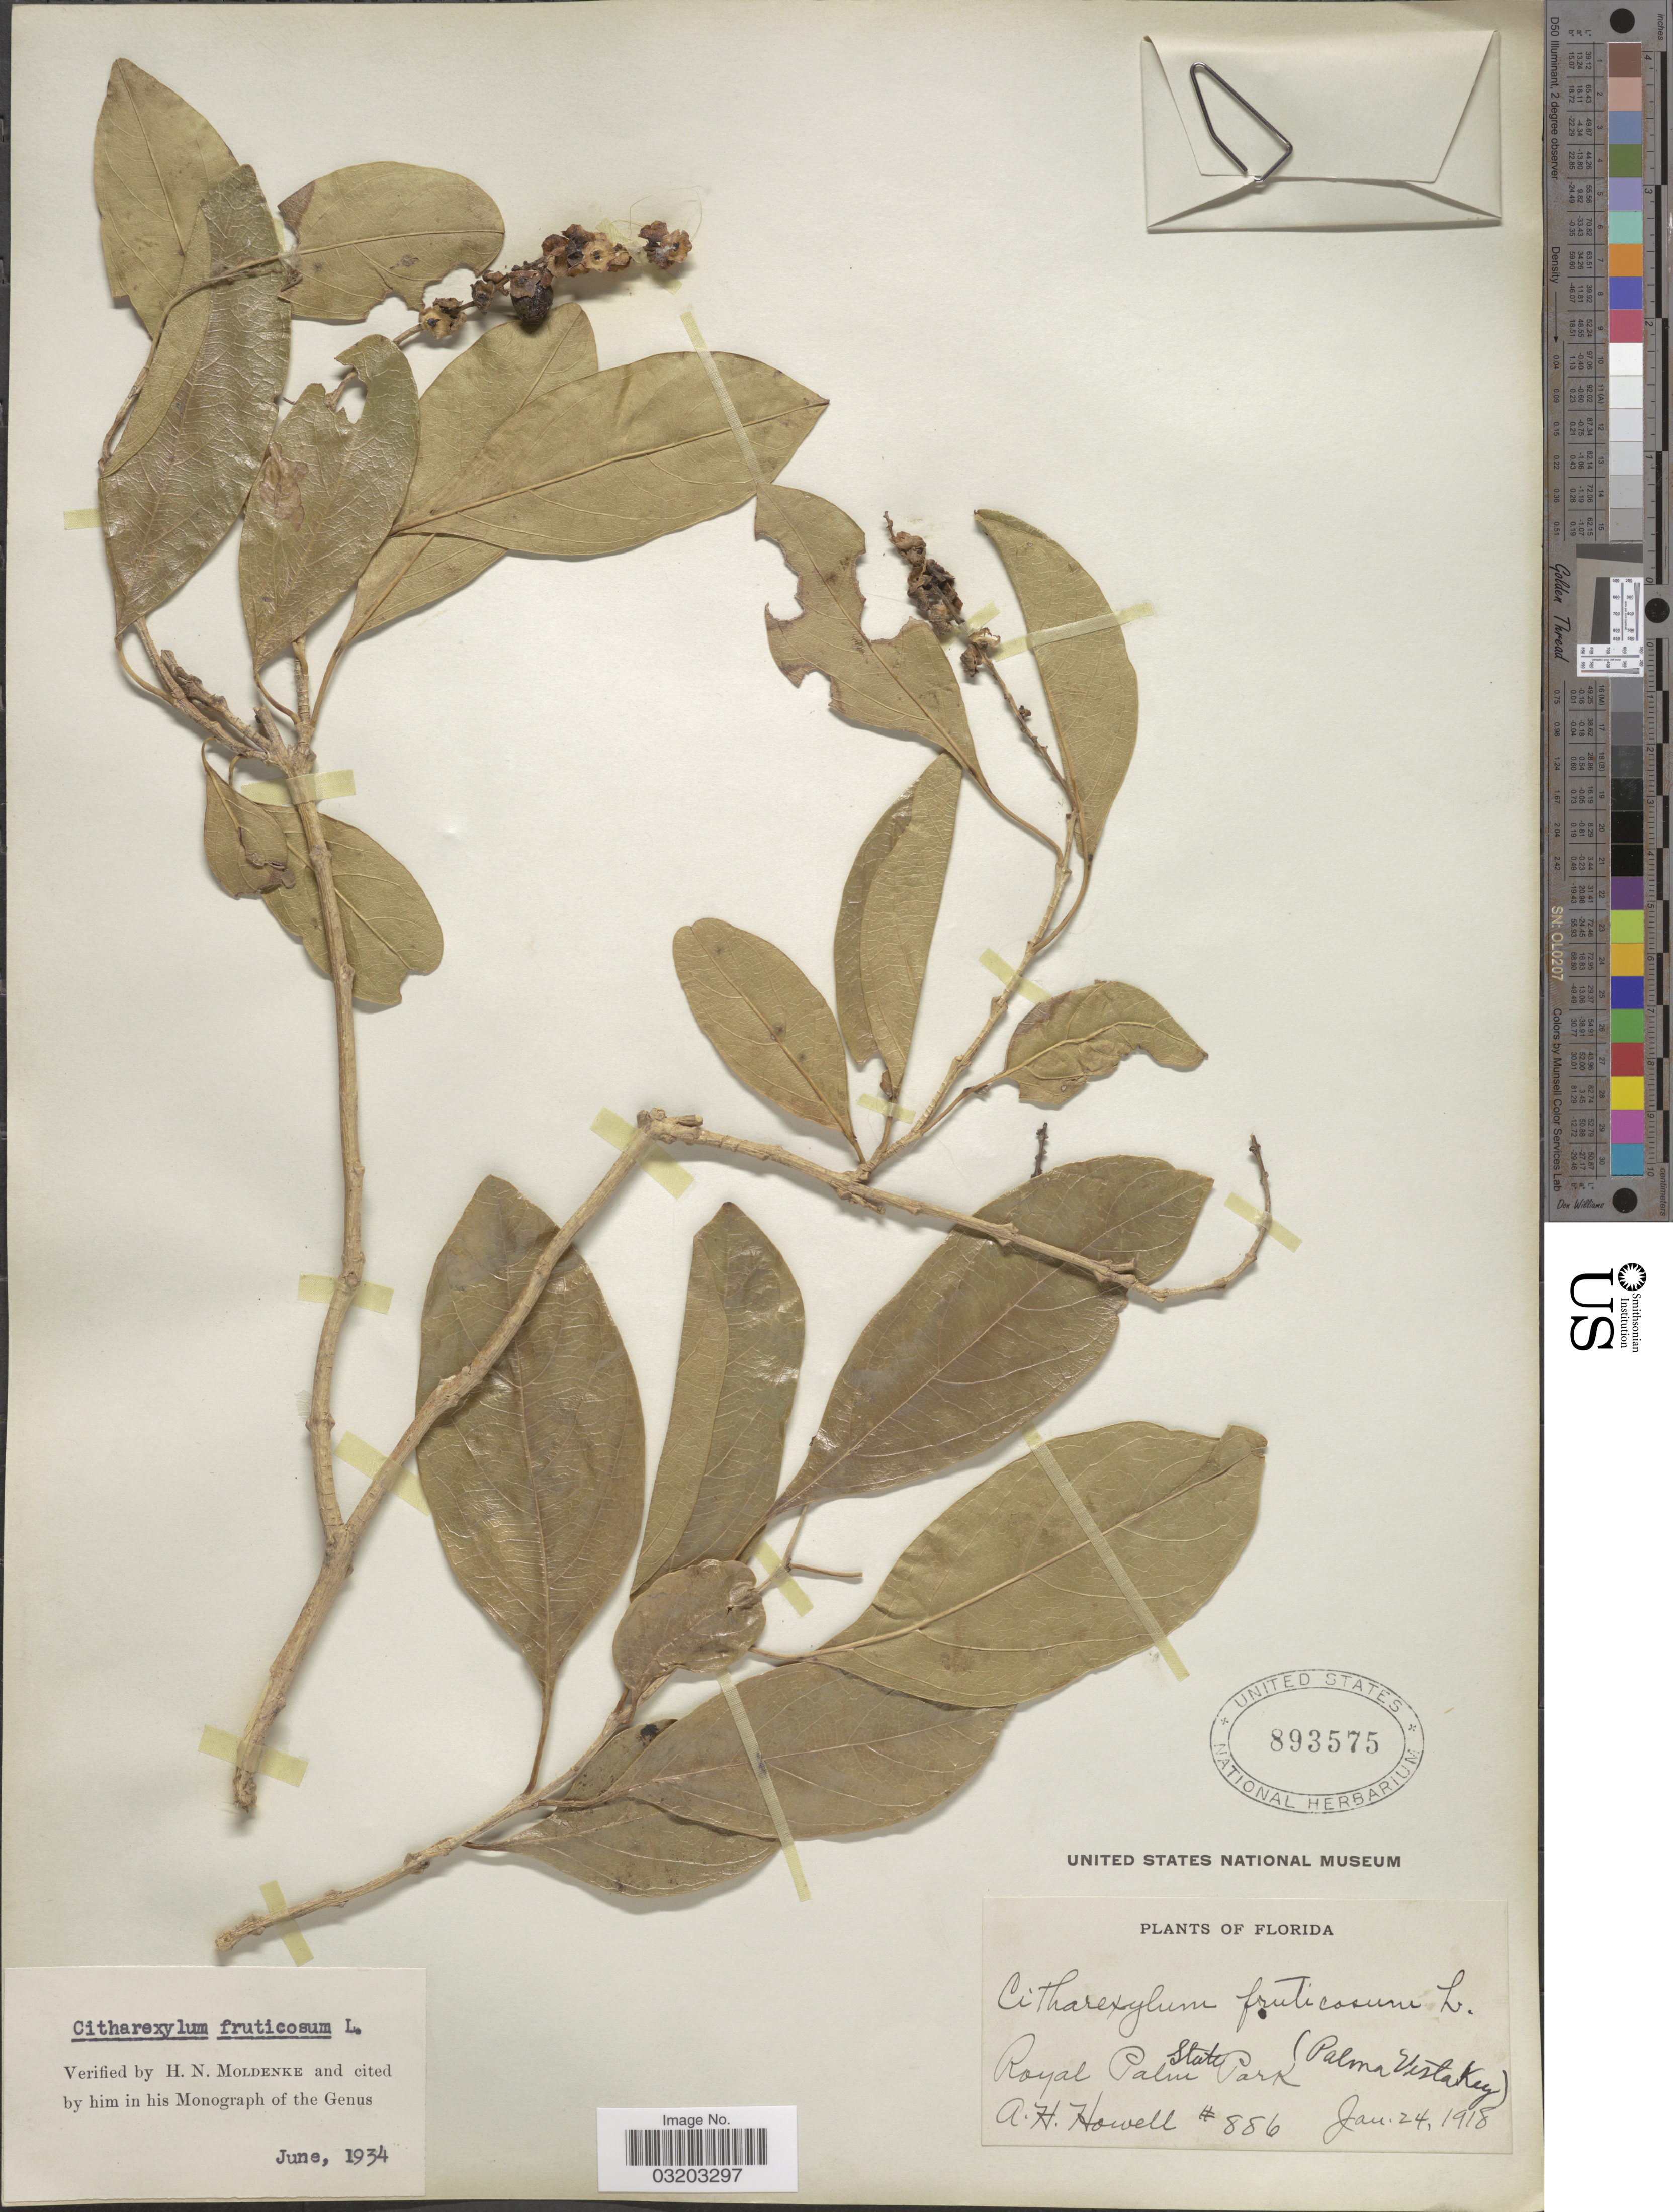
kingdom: Plantae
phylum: Tracheophyta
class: Magnoliopsida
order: Lamiales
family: Verbenaceae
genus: Citharexylum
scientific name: Citharexylum fruticosum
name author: L.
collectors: A. Howell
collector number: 886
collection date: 1918-01-24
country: United States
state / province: Florida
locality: Royal Palm State Park. (Palma Vista Key).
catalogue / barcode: US 893575